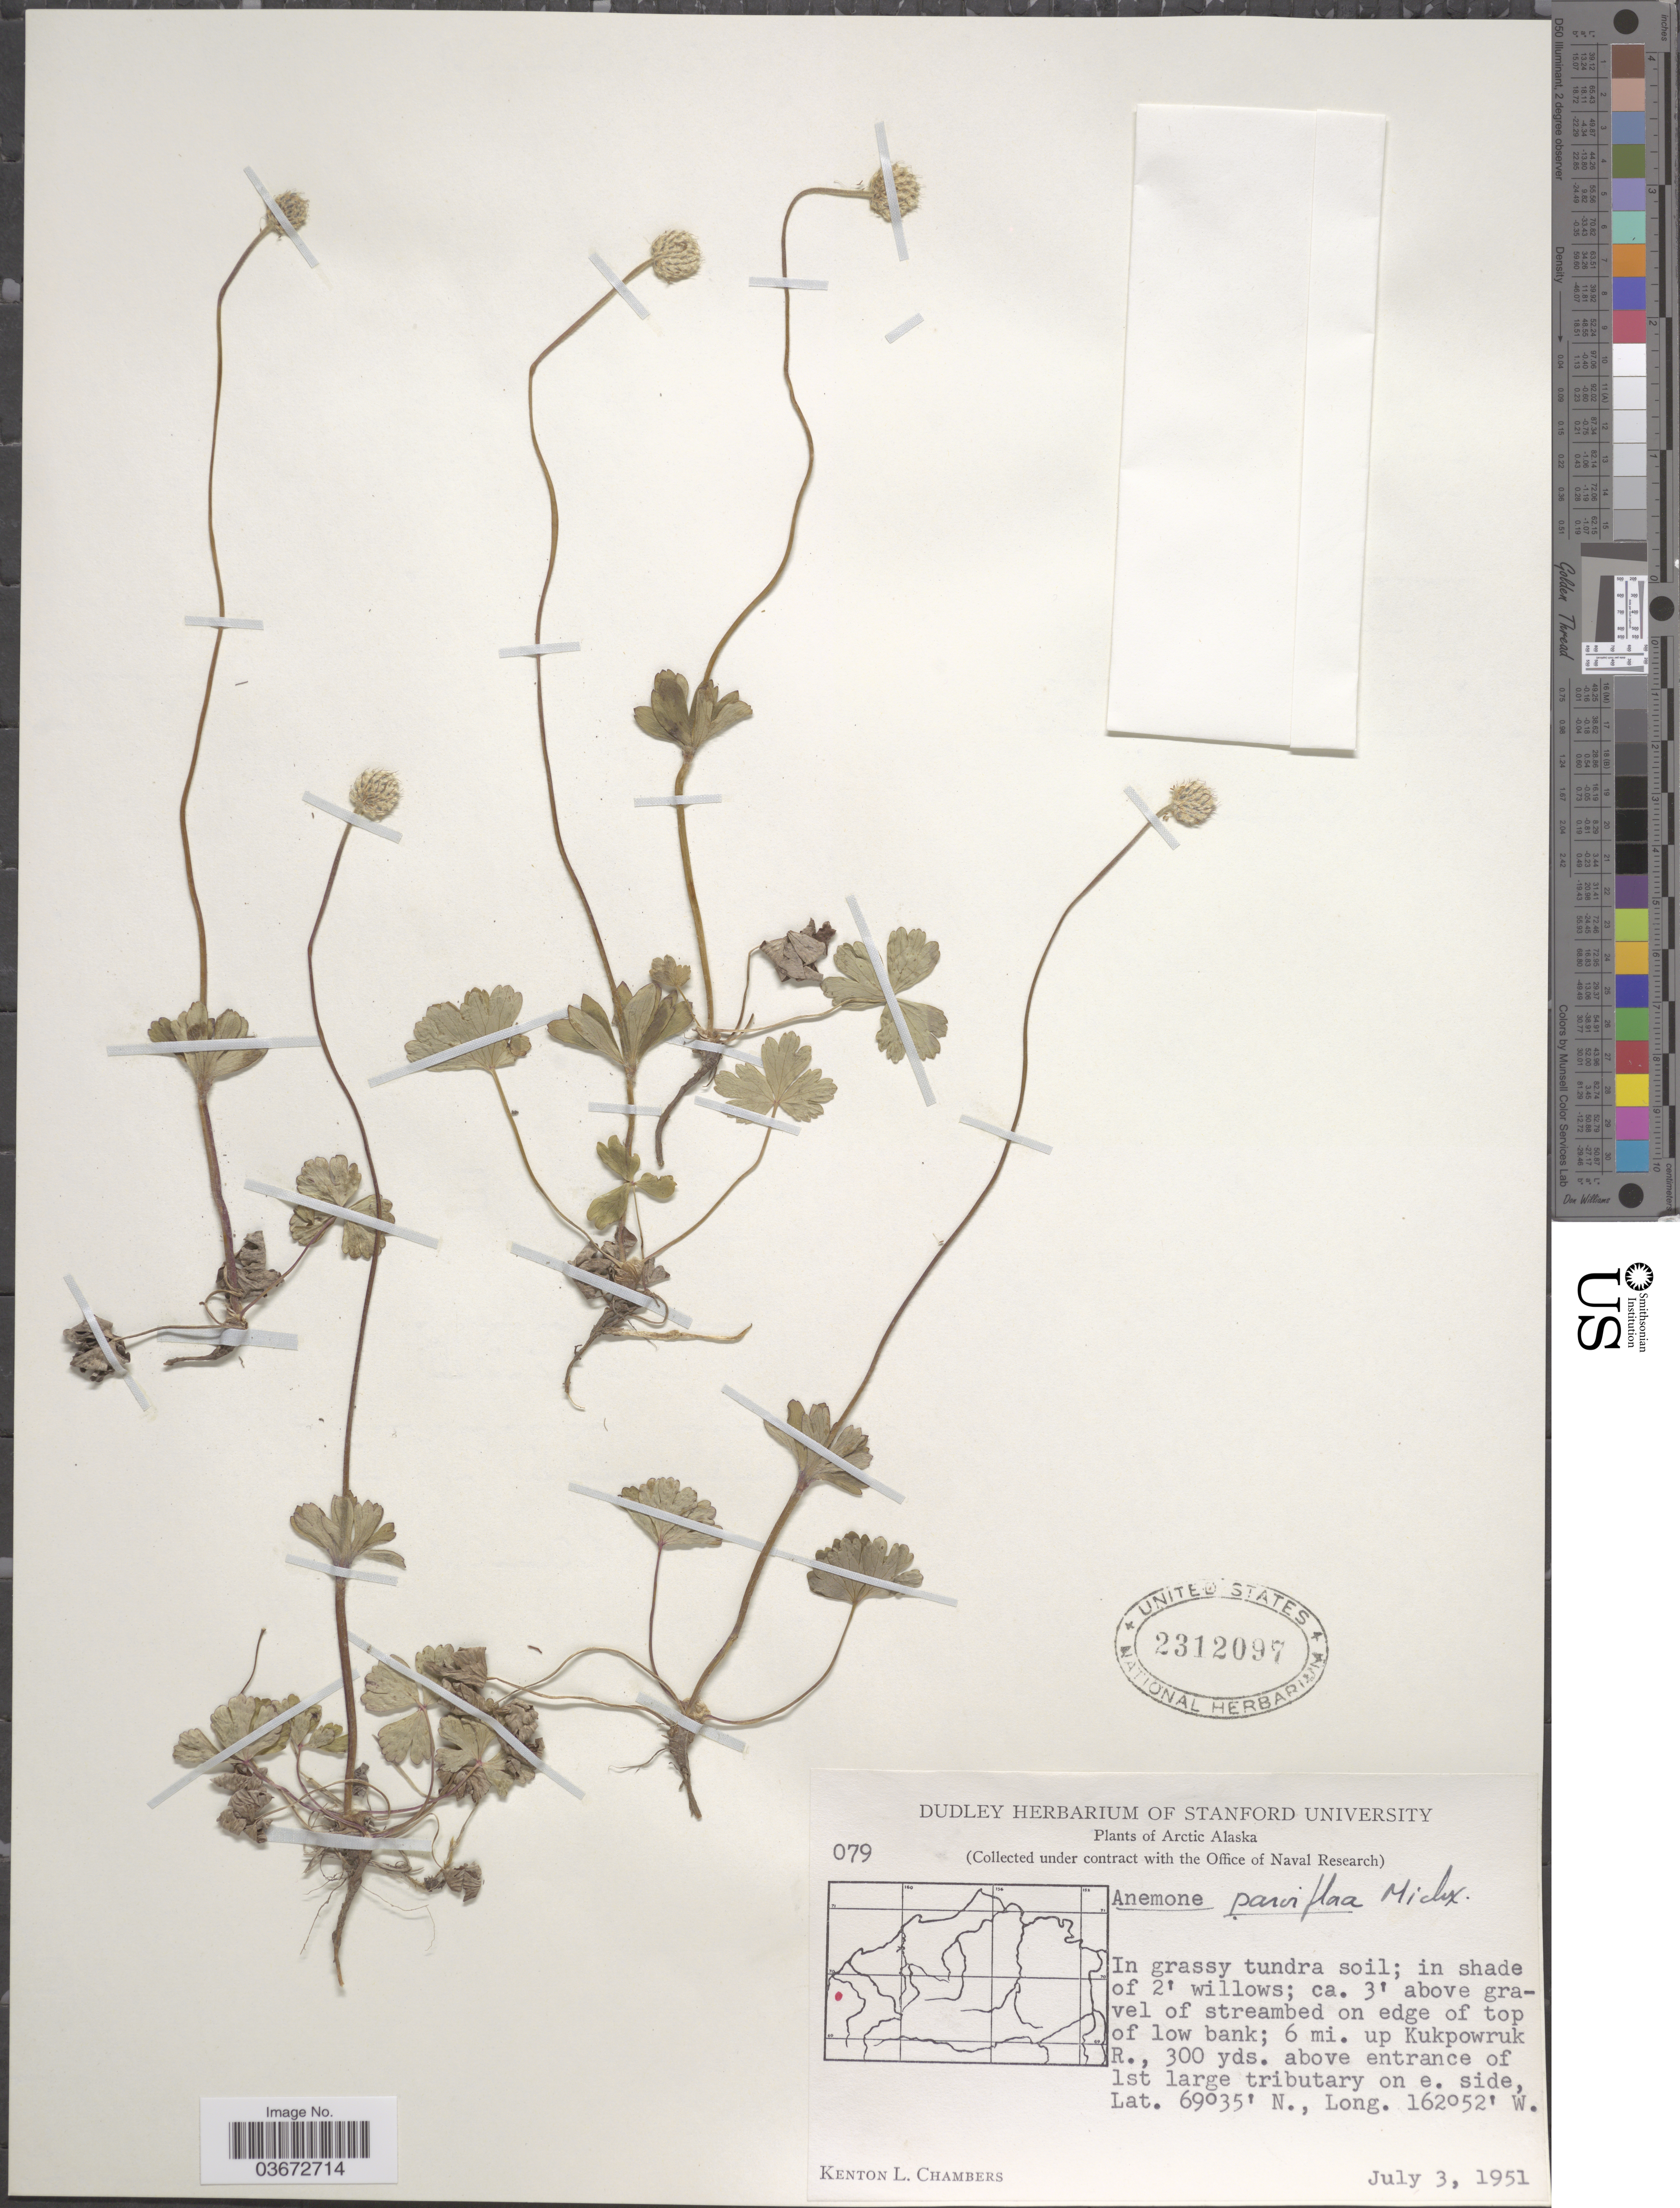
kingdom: Plantae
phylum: Tracheophyta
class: Magnoliopsida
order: Ranunculales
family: Ranunculaceae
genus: Anemone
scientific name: Anemone parviflora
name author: Michx.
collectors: K. L. Chambers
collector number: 079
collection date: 1951-07-03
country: United States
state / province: Alaska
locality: Arctic Alaska. 6 mi. up Kukpowruk R., 300 yds. above entrance of lst large tributary on e. side.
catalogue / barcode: US 2312097